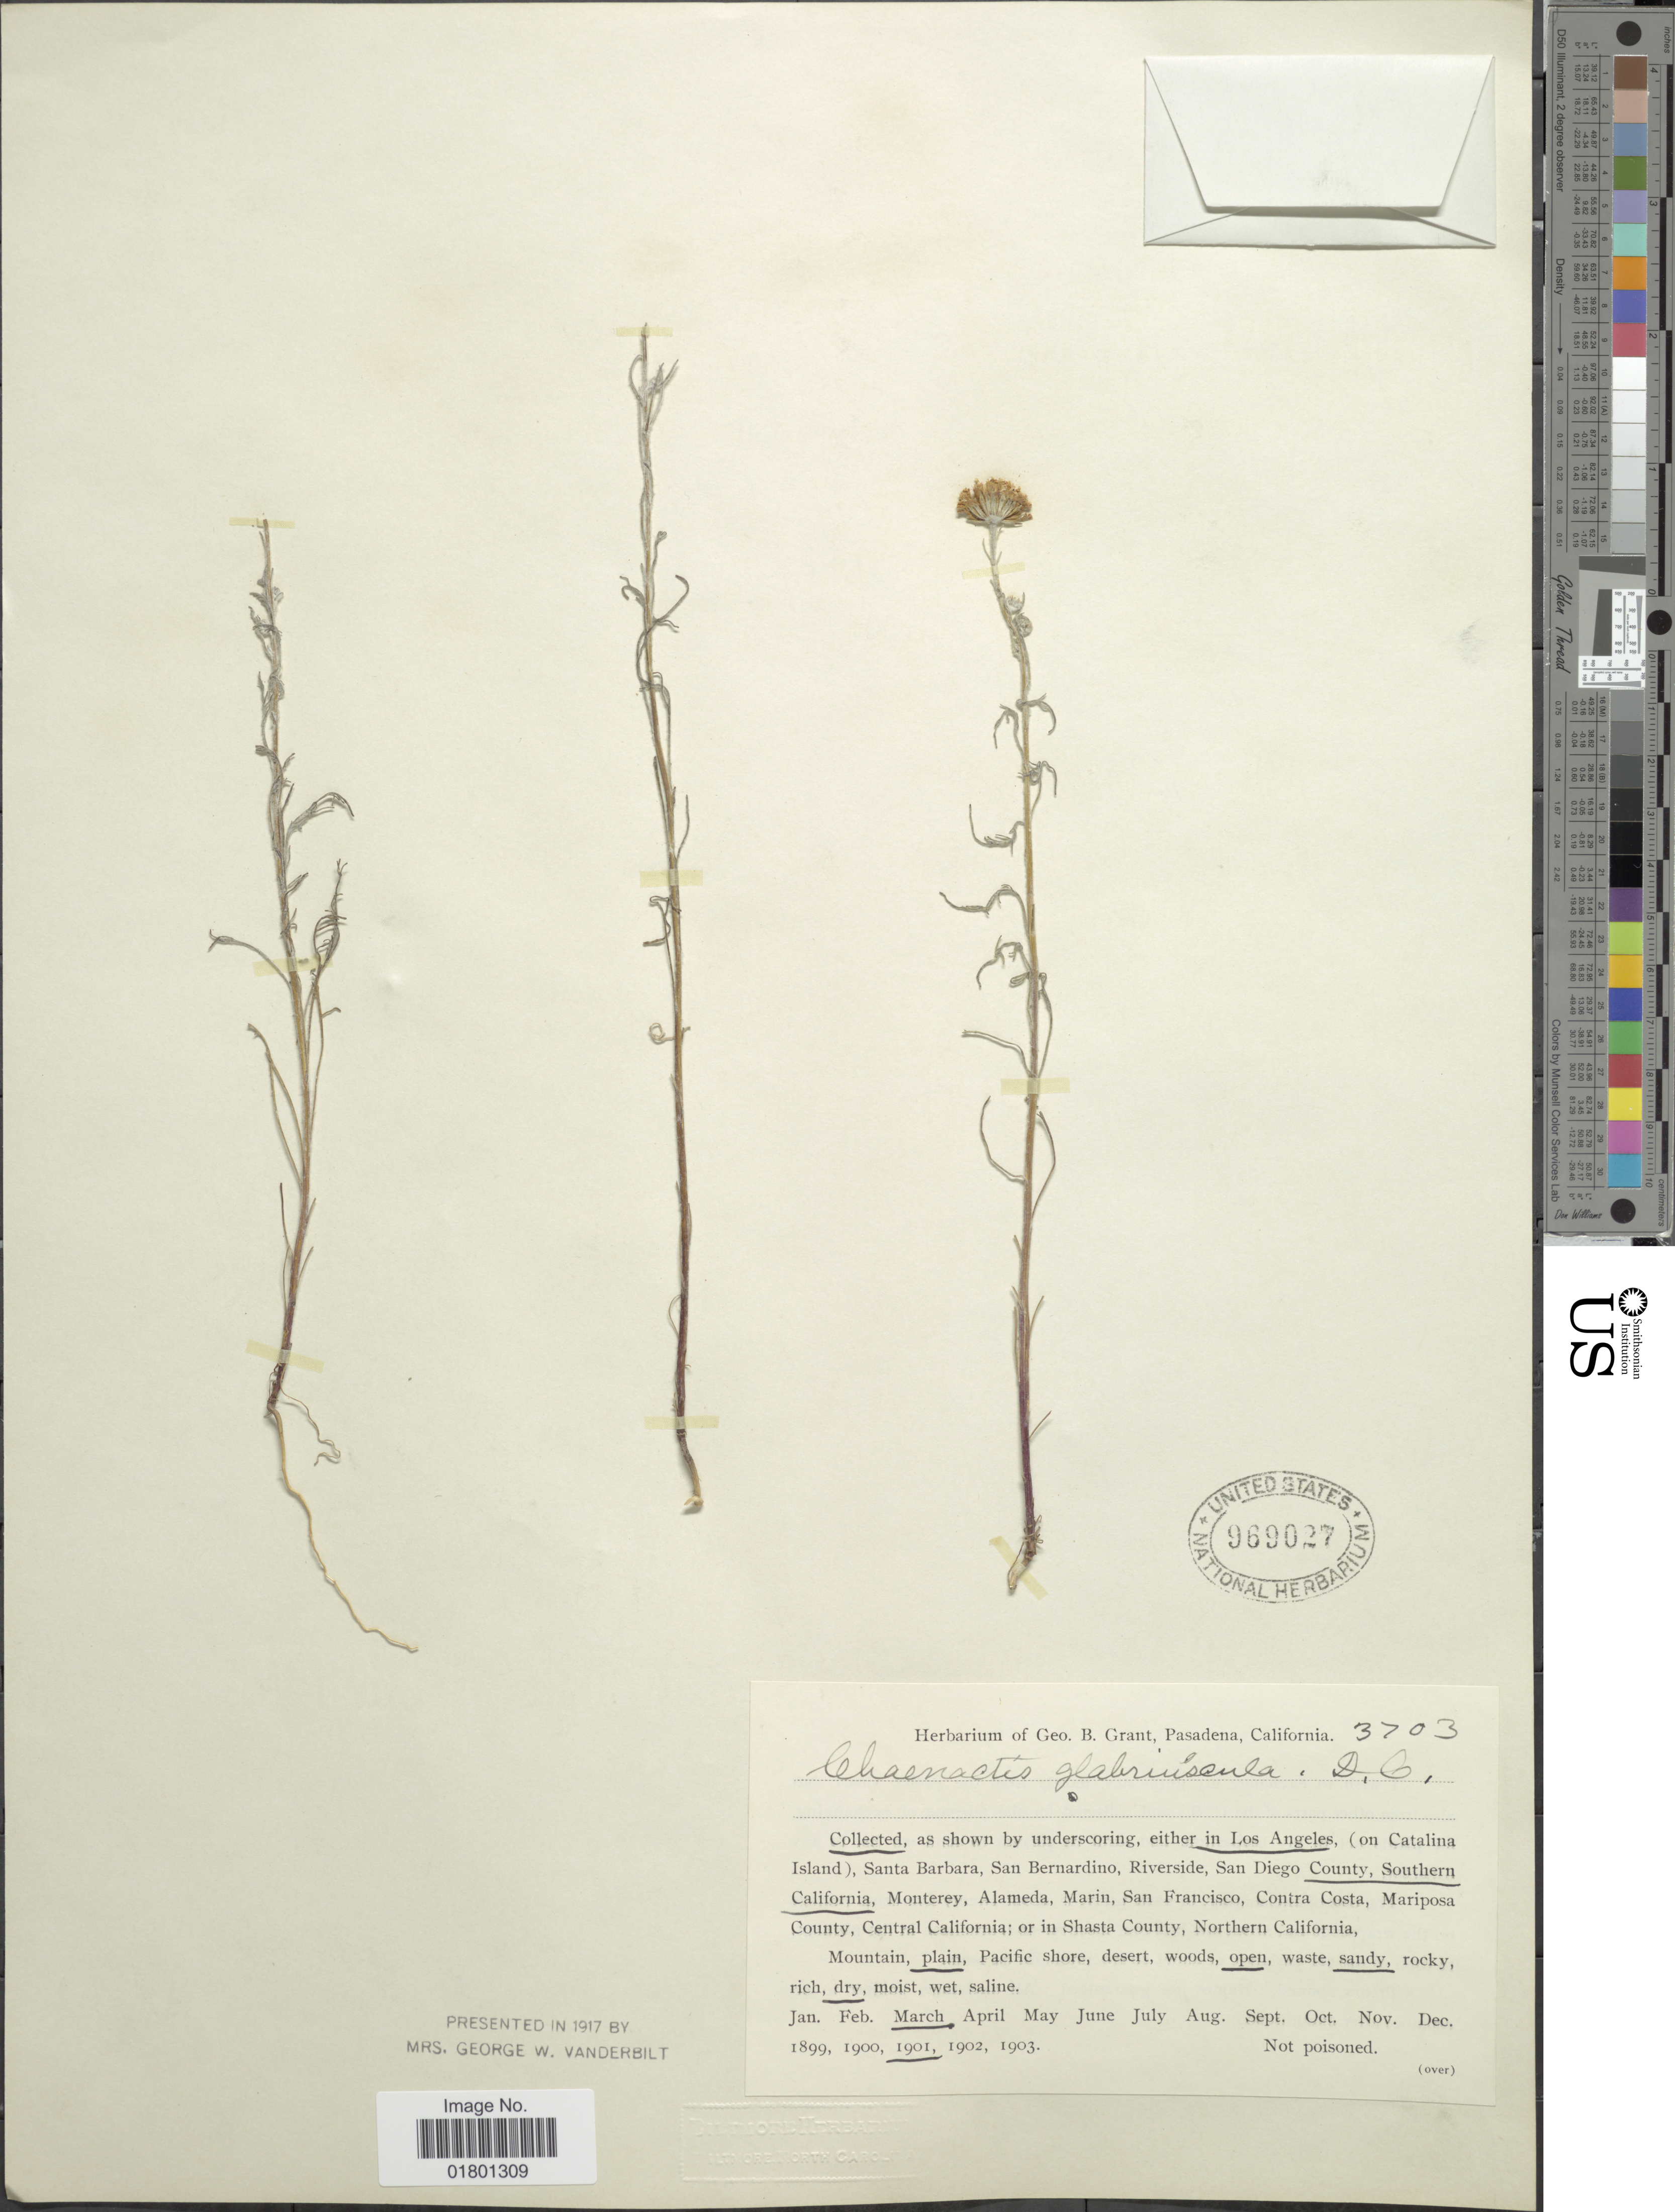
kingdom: Plantae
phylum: Tracheophyta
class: Magnoliopsida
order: Asterales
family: Asteraceae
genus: Chaenactis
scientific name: Chaenactis glabriuscula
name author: DC.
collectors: ex herb. G. B. Grant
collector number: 3703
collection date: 1901-03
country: United States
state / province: California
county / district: Los Angeles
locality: Los Angeles, Southern California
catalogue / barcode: US 969027